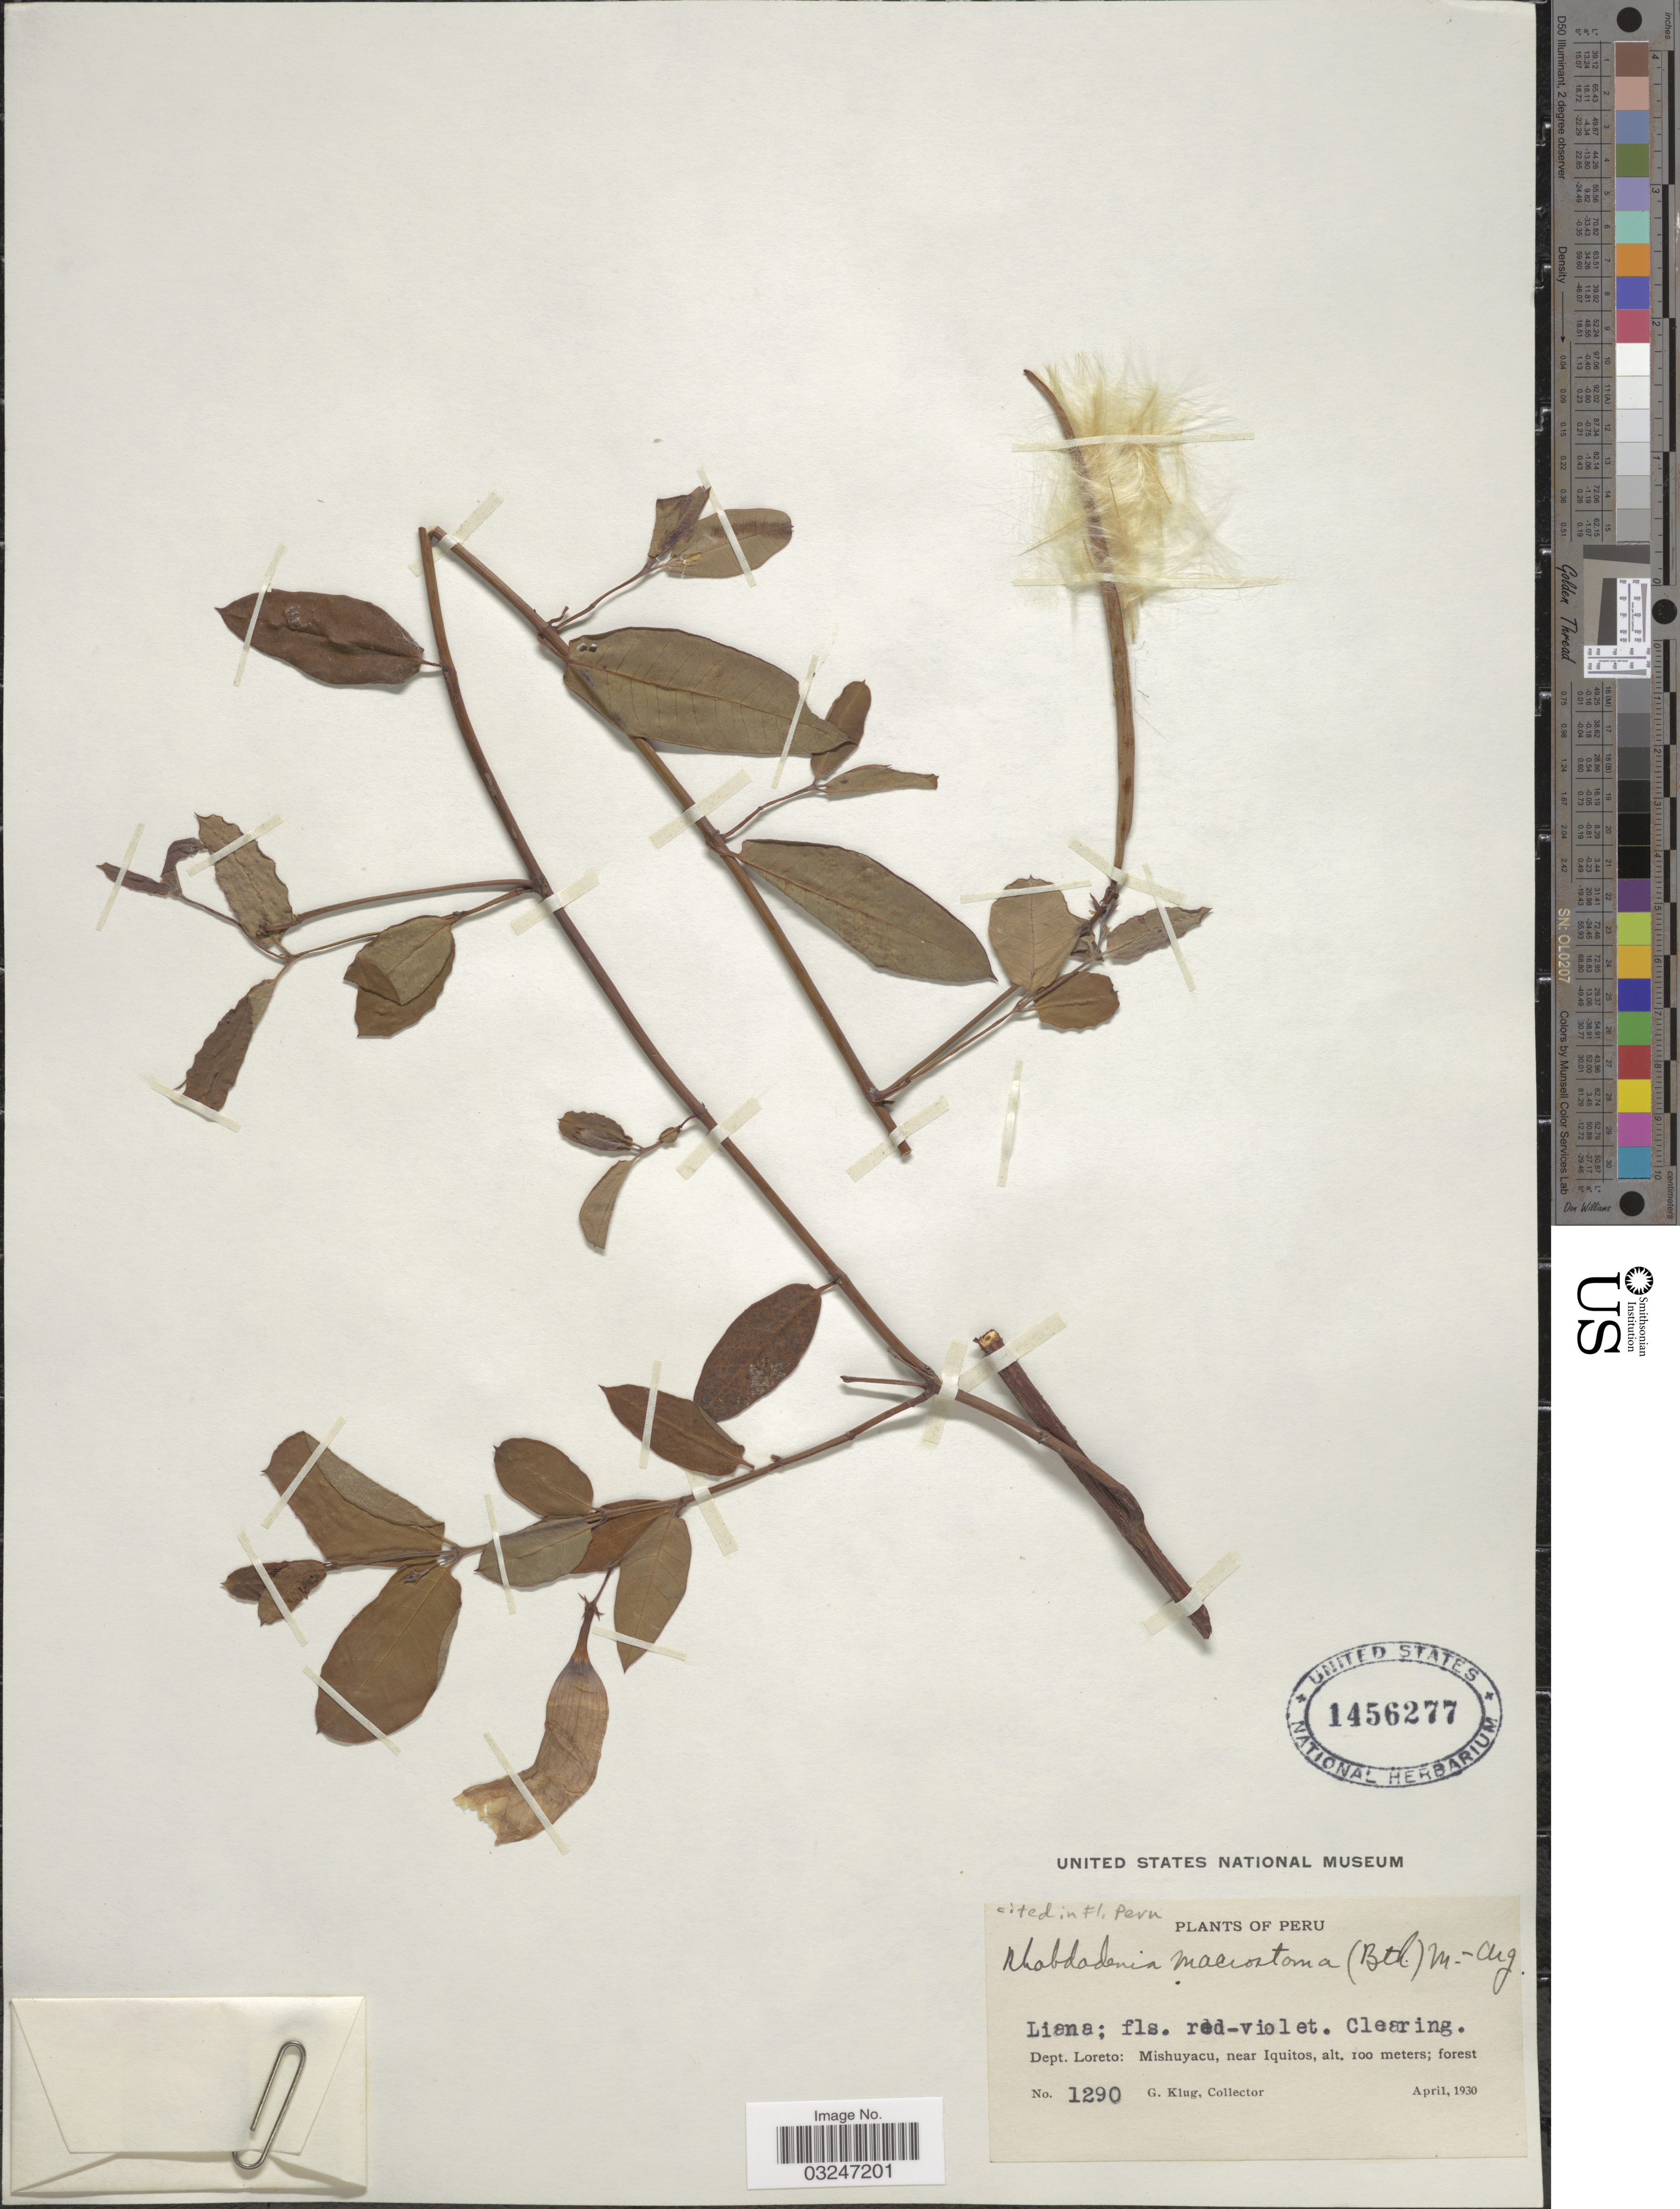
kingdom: Plantae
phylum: Tracheophyta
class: Magnoliopsida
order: Gentianales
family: Apocynaceae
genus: Rhabdadenia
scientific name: Rhabdadenia macrostoma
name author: (Benth.) Müll. Arg.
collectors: G. Klug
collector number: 1290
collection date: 1930-04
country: Peru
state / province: Loreto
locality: Dept. Loreto: Mishuyacu, near Iquitos.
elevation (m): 100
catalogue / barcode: US 1456277